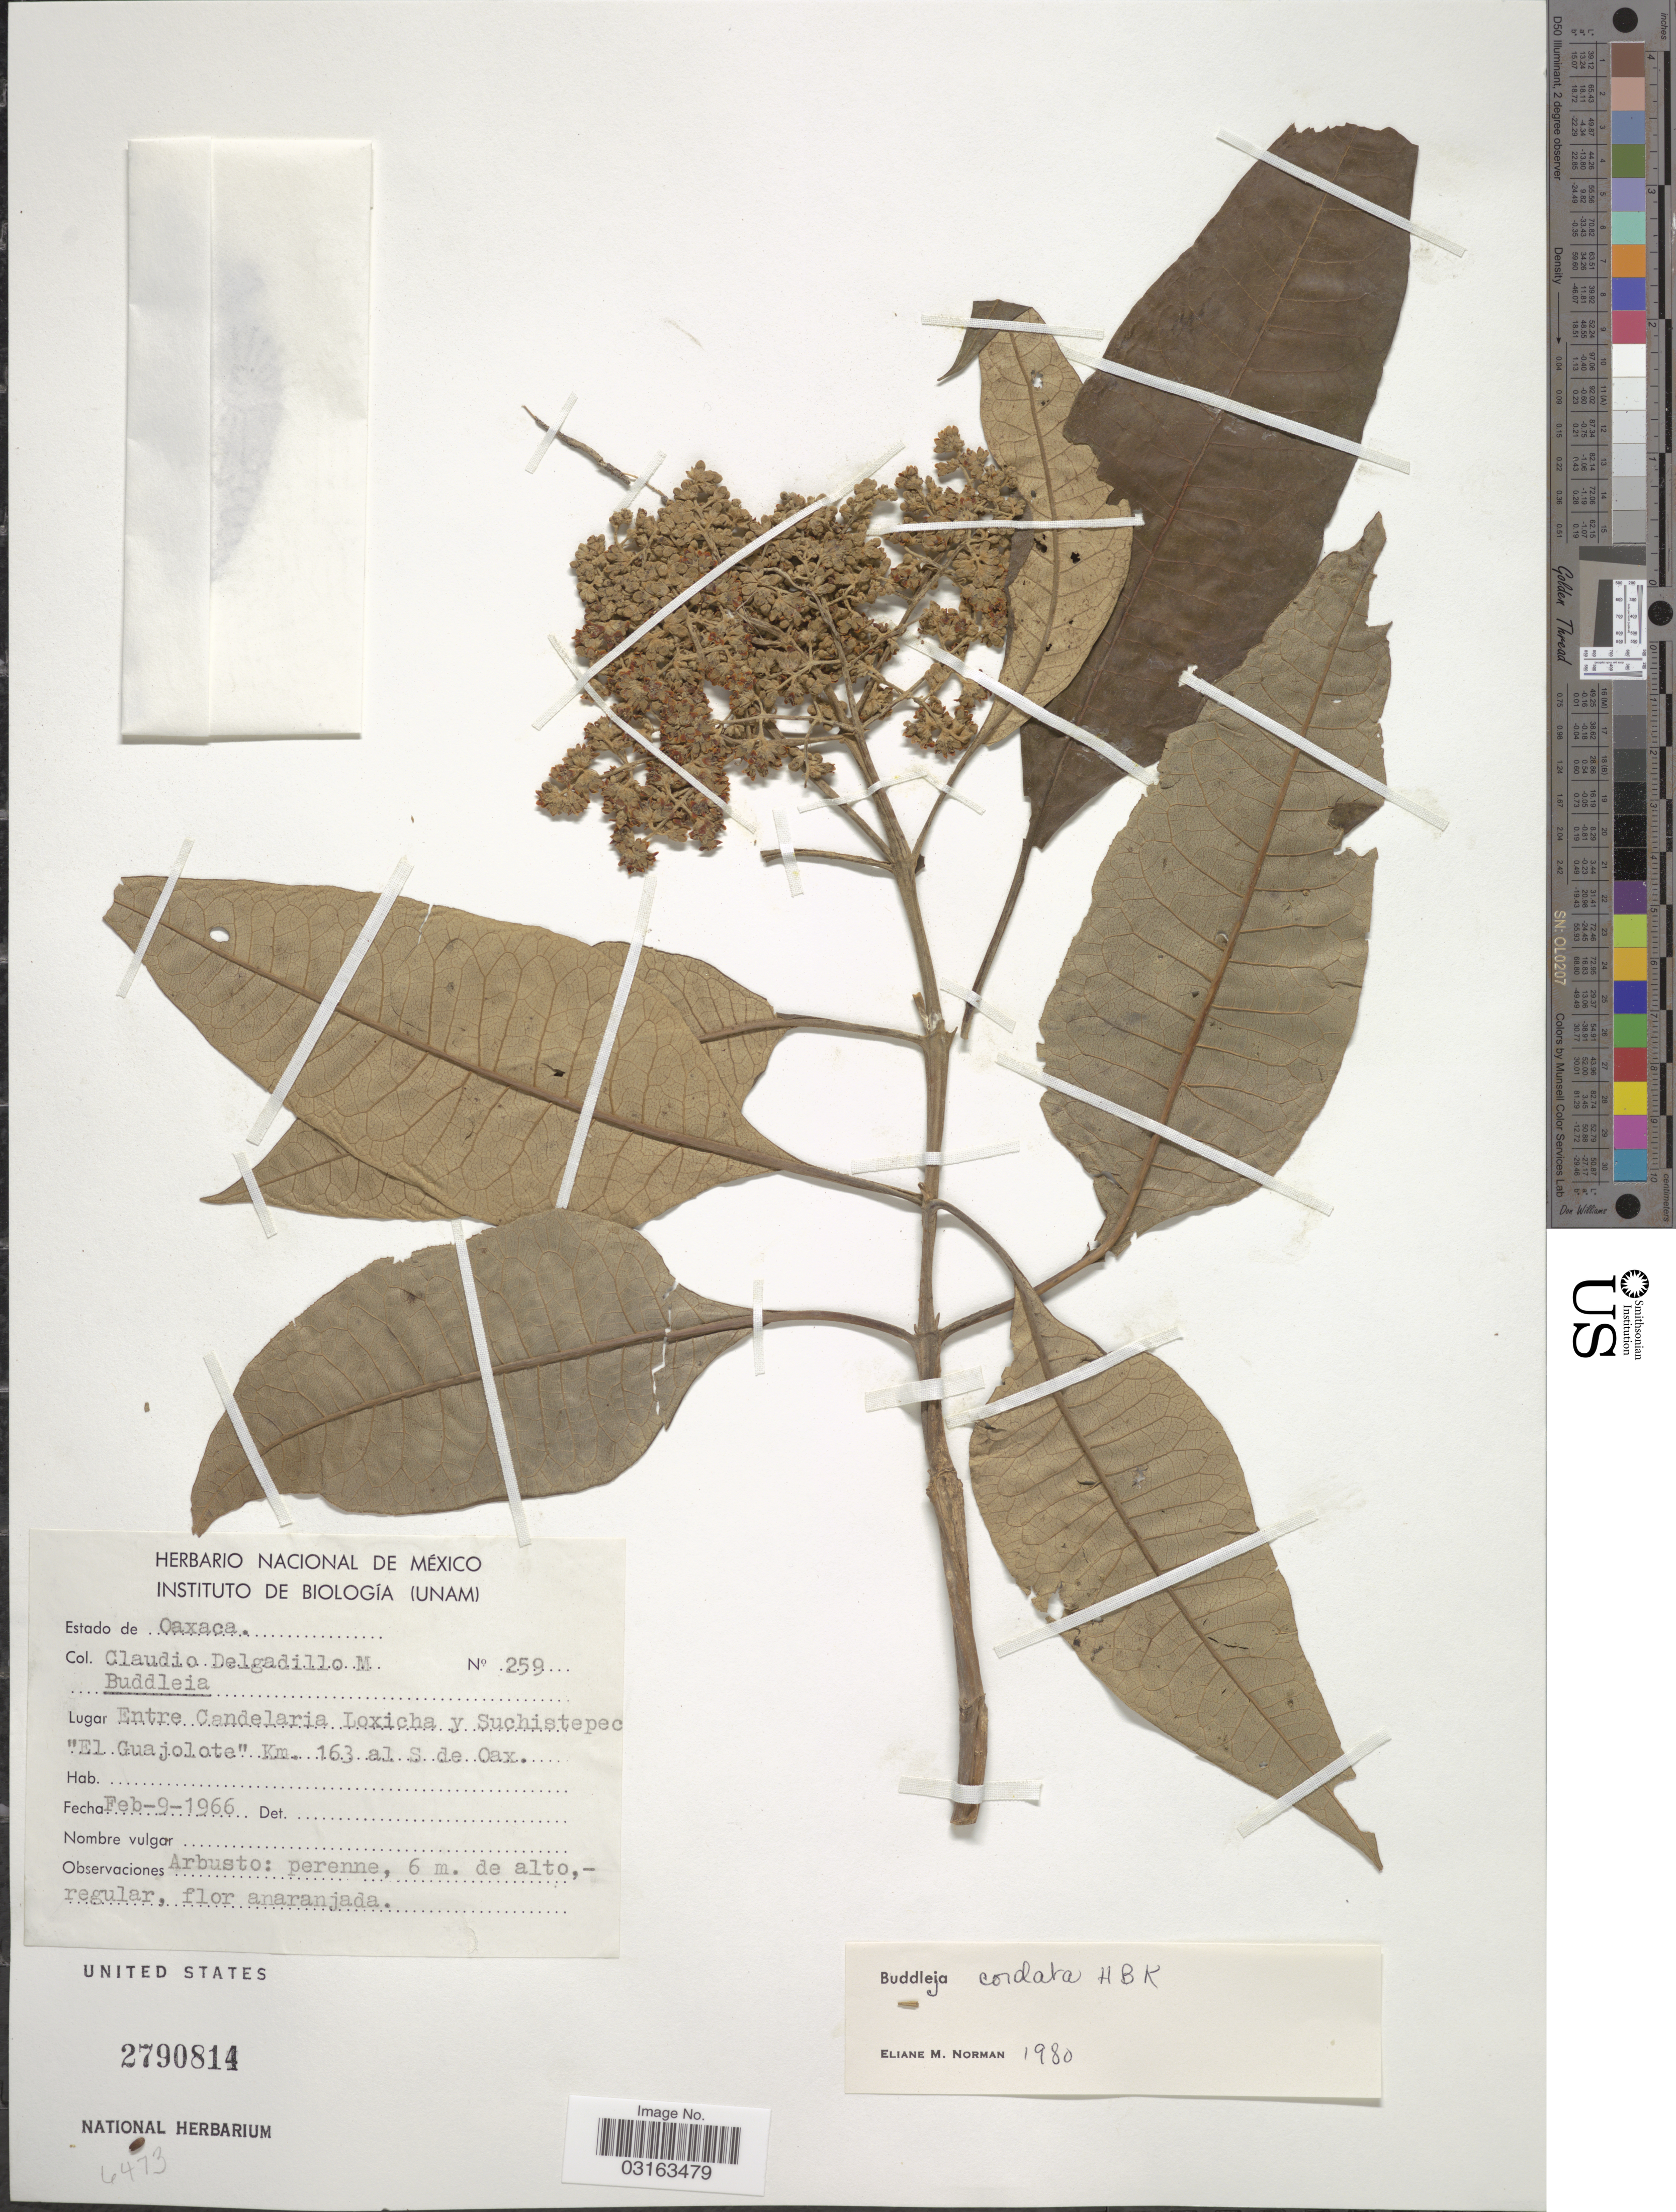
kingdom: Plantae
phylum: Tracheophyta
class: Magnoliopsida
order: Lamiales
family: Scrophulariaceae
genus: Buddleja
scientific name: Buddleja cordata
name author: Kunth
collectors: C. Delgadillo-m.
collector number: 259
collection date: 1966-02-09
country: Mexico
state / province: Oaxaca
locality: Entre Candelaria Loxicha y Suchistepec "El Guajolote" Km. 163 al S de Oax.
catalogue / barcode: US 2790814